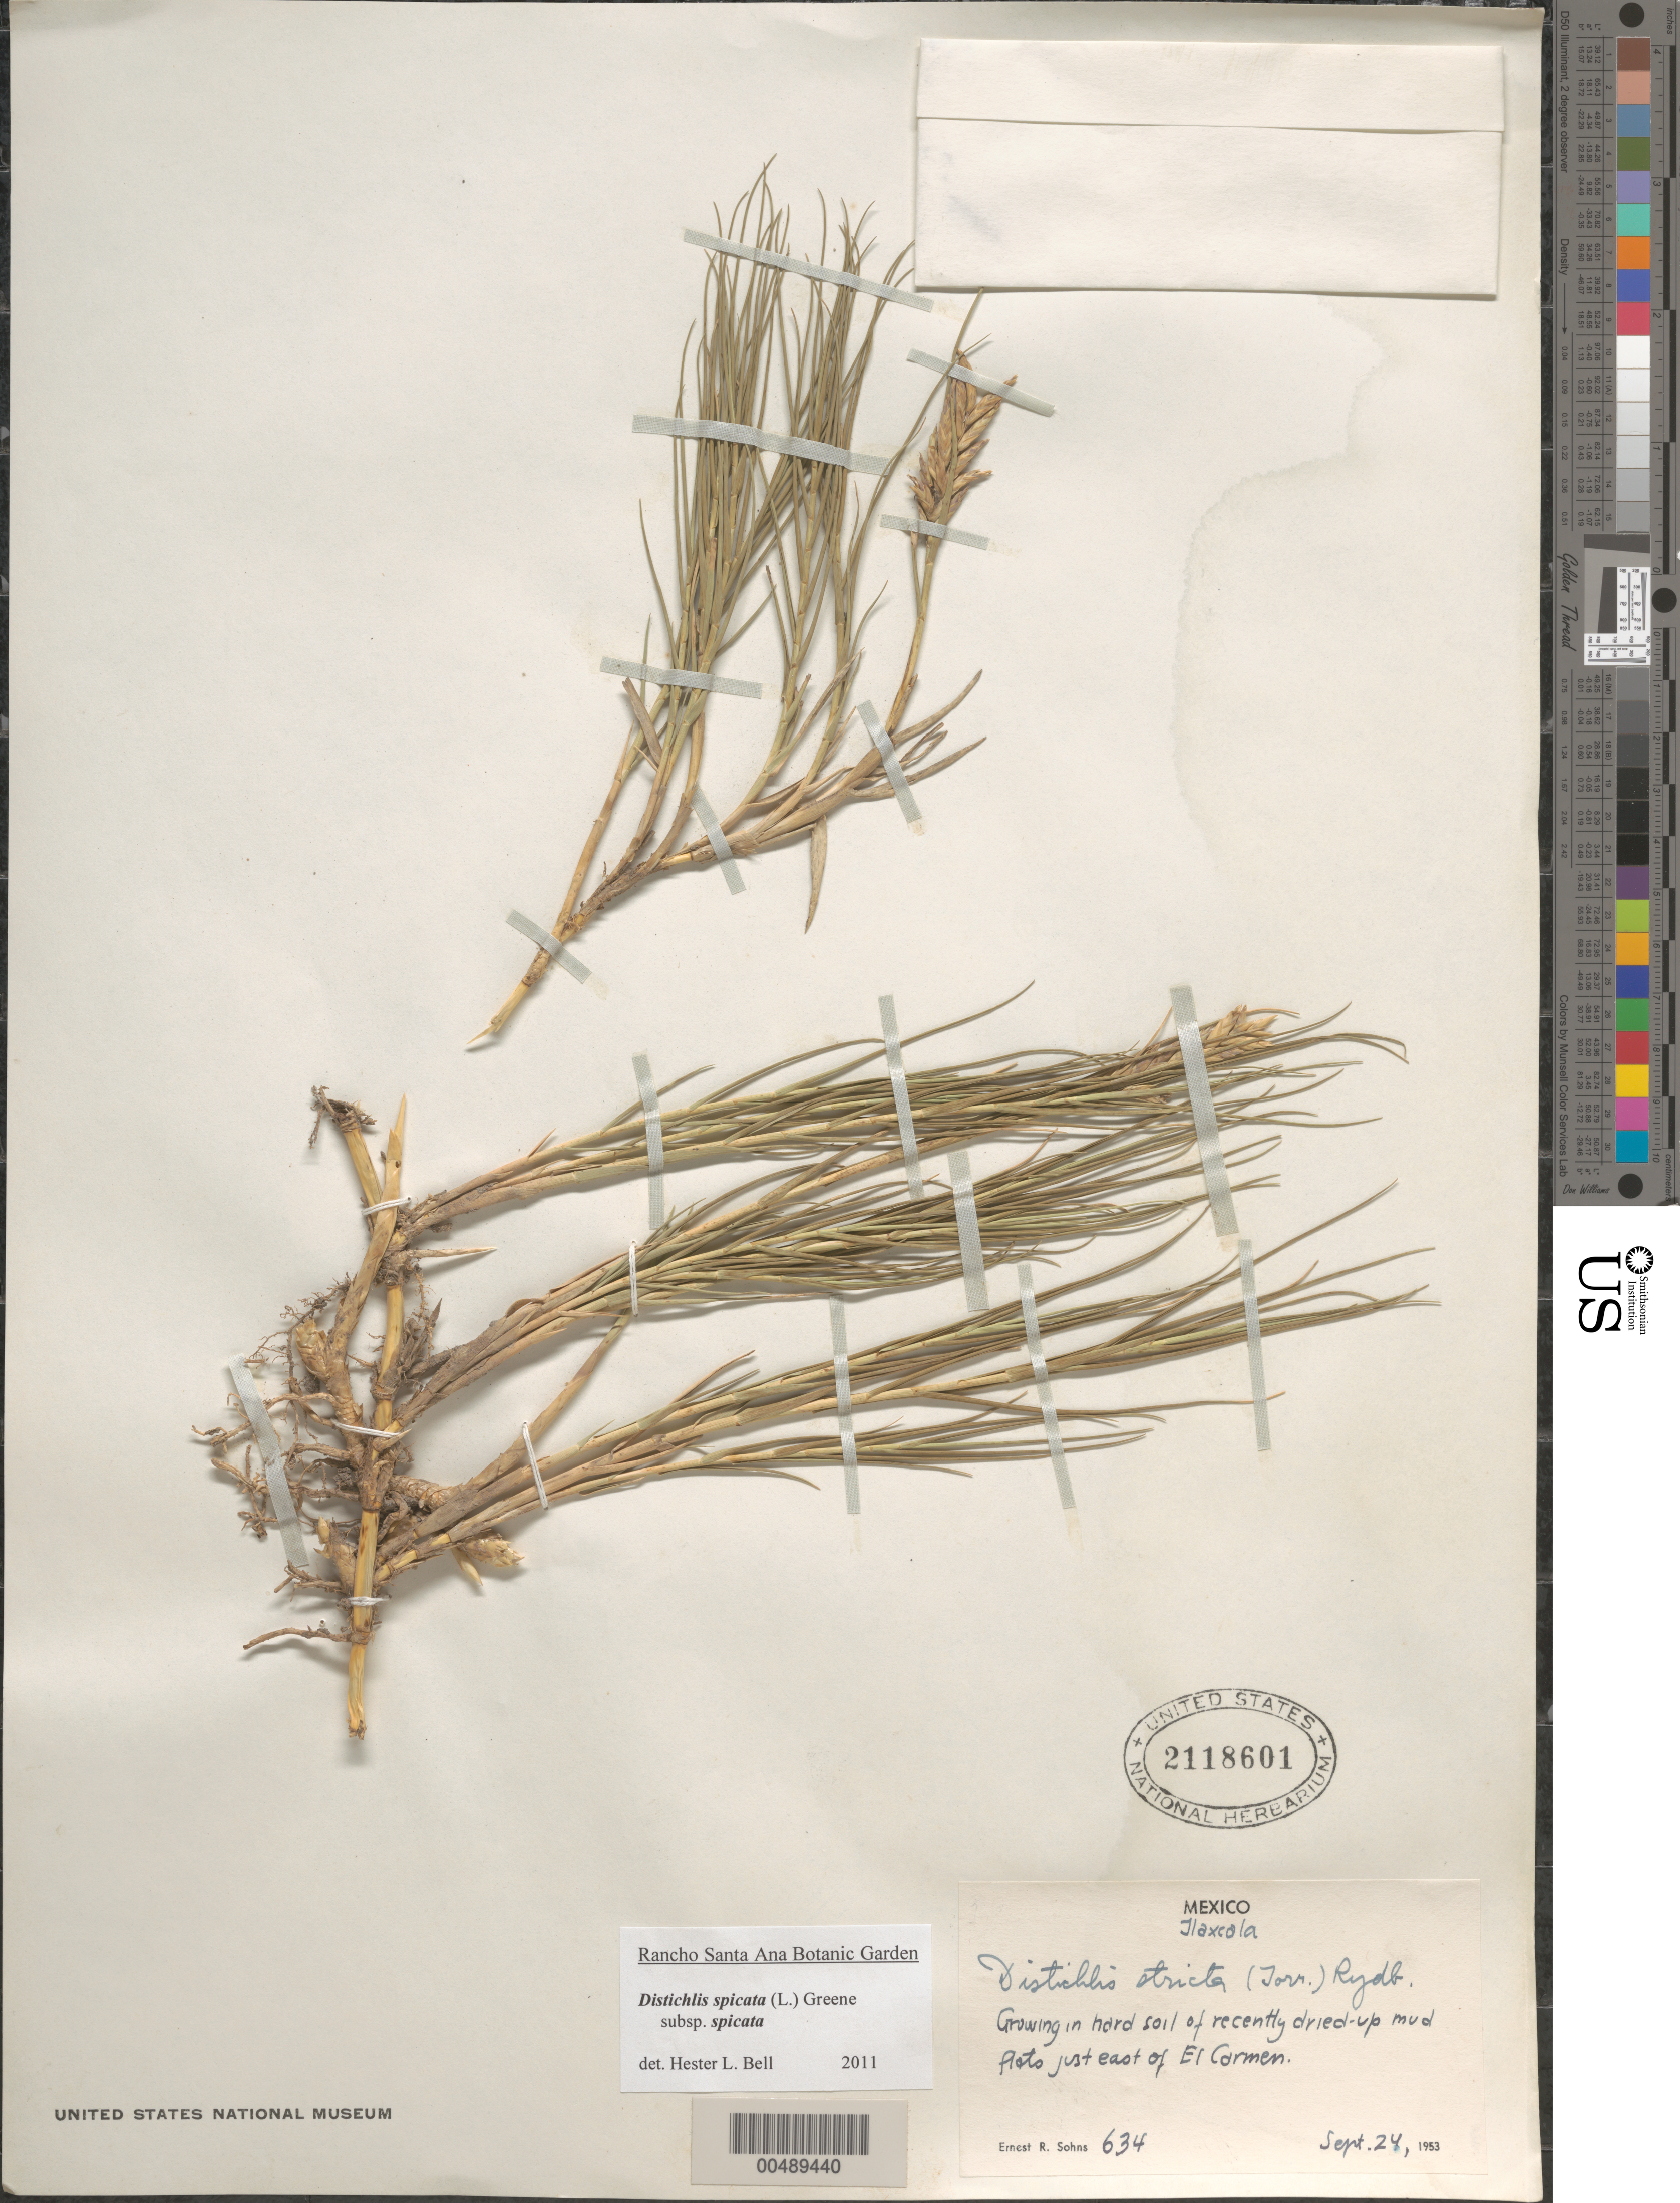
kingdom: Plantae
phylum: Tracheophyta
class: Liliopsida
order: Poales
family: Poaceae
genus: Distichlis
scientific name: Distichlis spicata subsp. spicata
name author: (L.) Greene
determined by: Bell, H. L.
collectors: E. R. Sohns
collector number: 634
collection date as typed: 24 Sep 1953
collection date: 1953-09-24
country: Mexico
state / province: Tlaxcala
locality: Just E of El Carmen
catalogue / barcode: US 2118601